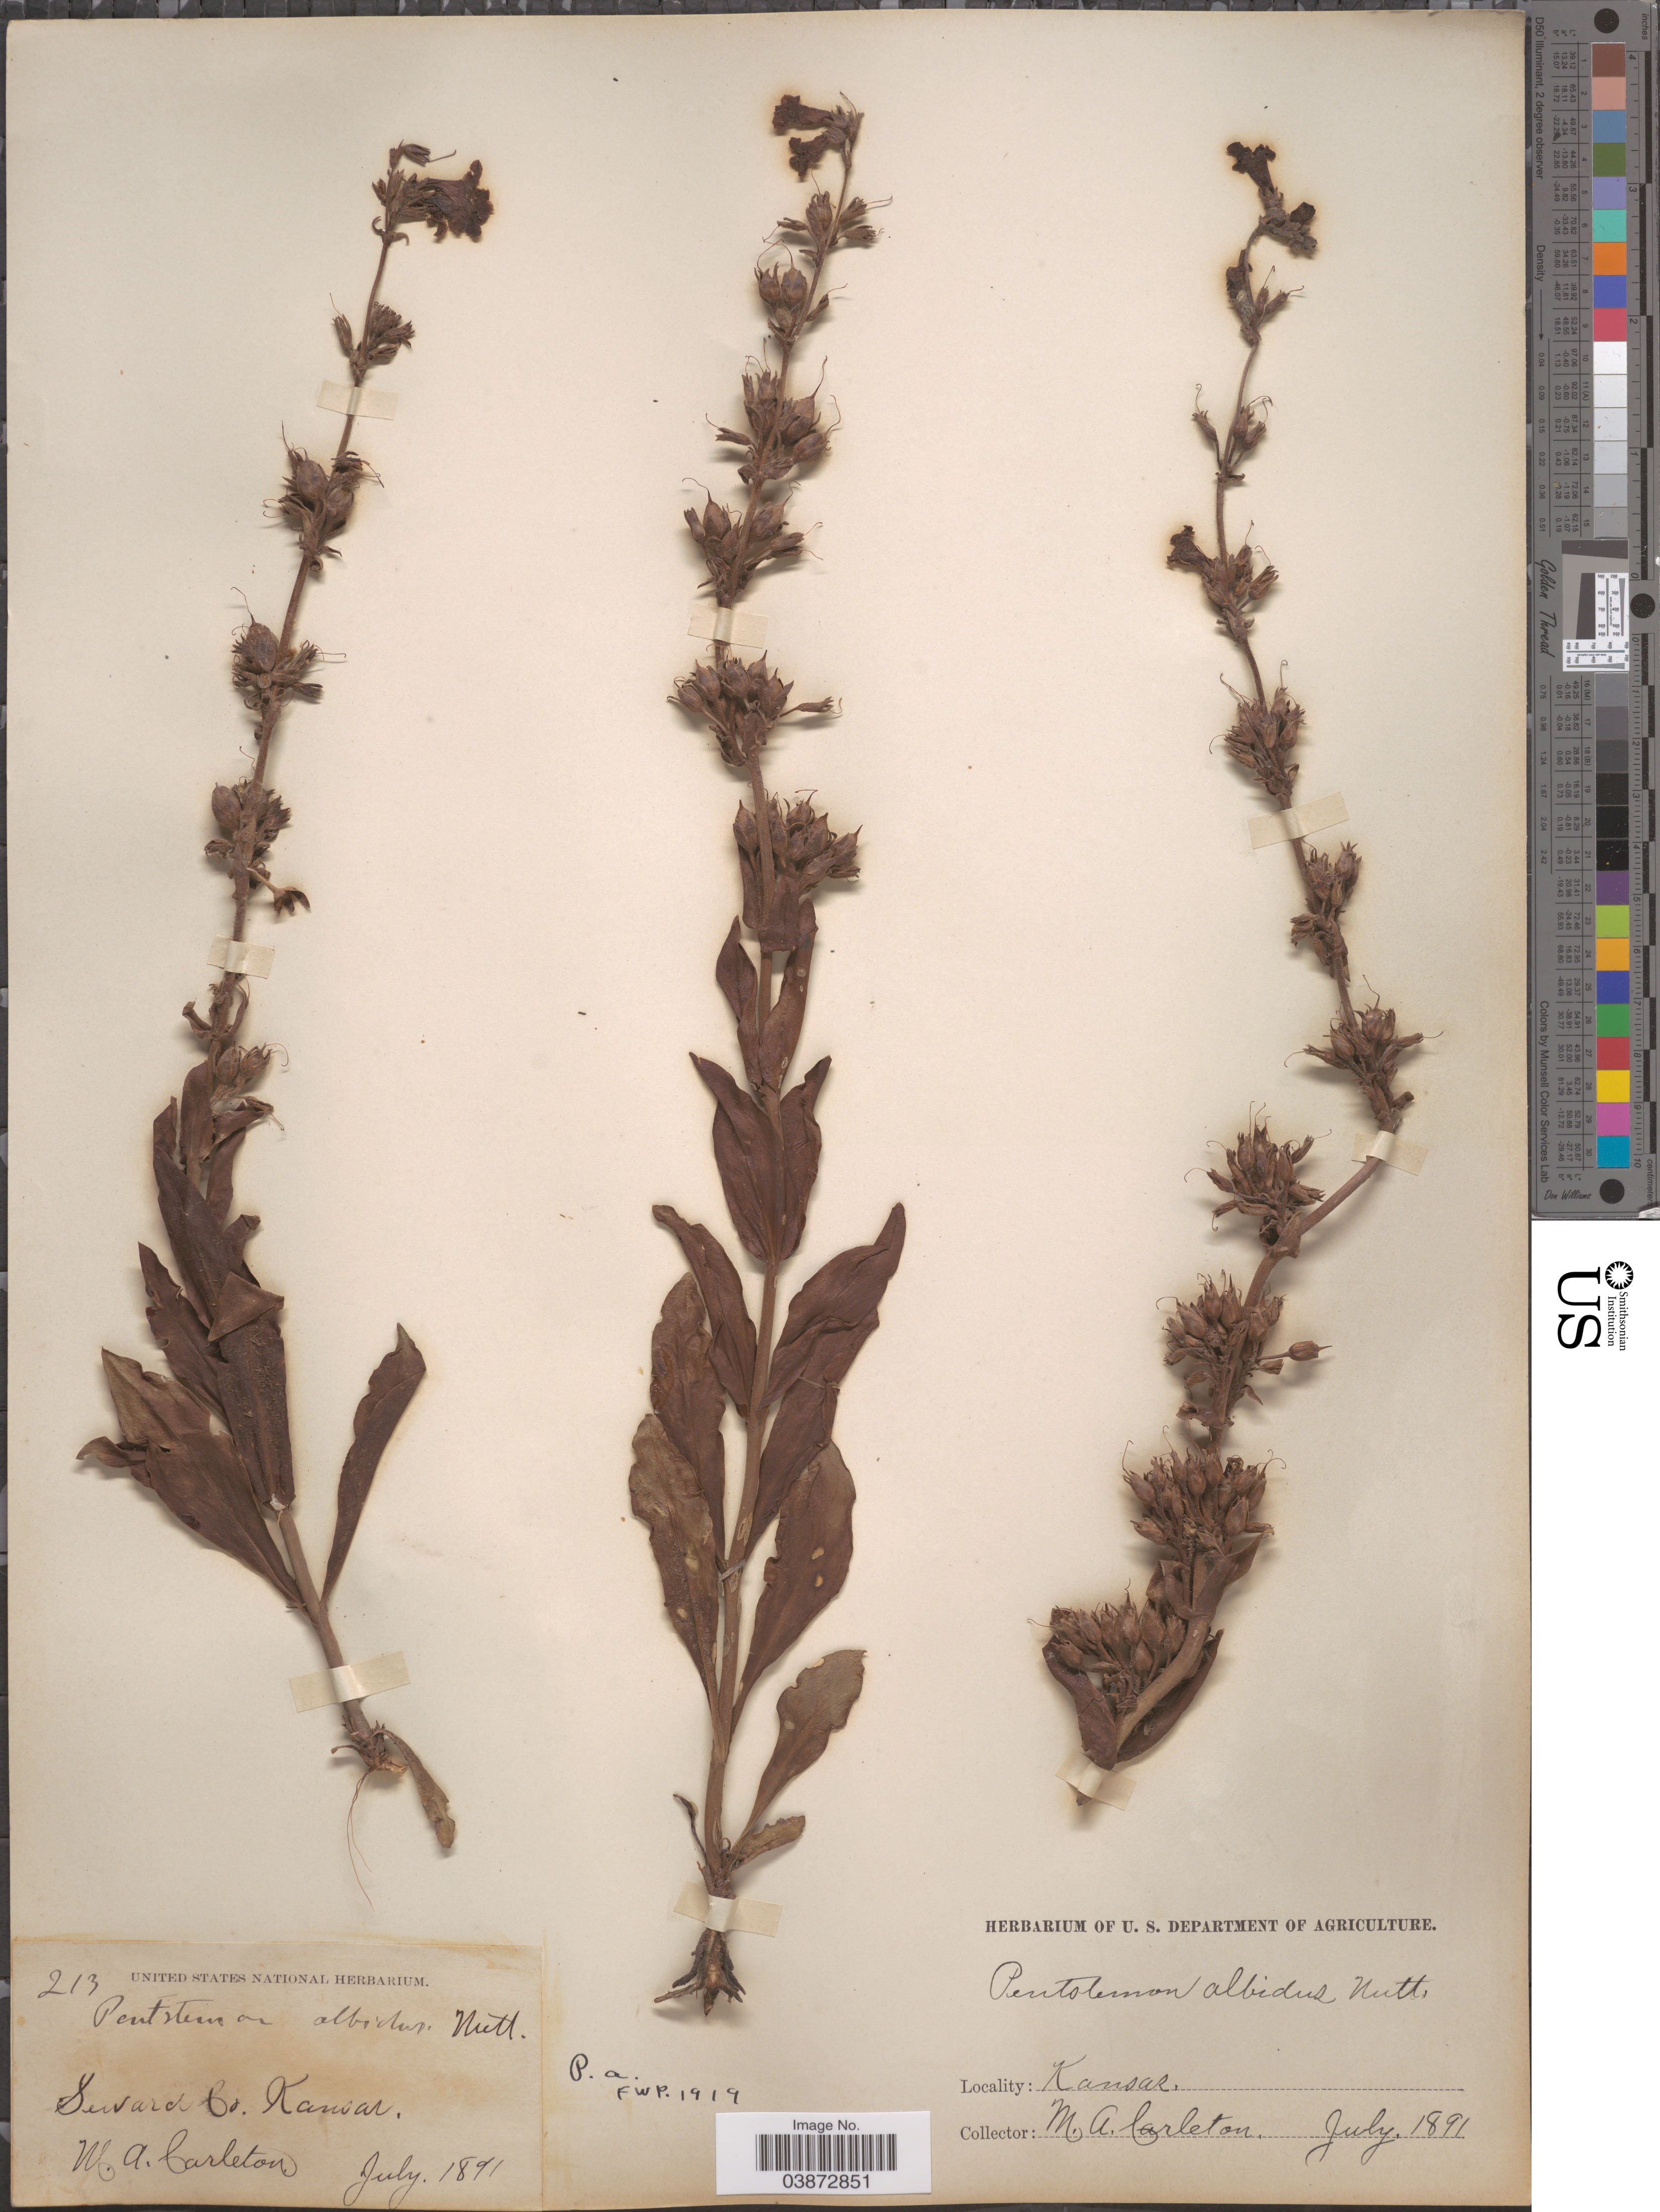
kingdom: Plantae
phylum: Tracheophyta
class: Magnoliopsida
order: Lamiales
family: Plantaginaceae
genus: Penstemon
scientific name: Penstemon albidus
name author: Nutt.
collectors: M. A. Carleton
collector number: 213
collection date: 1891-07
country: United States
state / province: Kansas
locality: Seward Co.